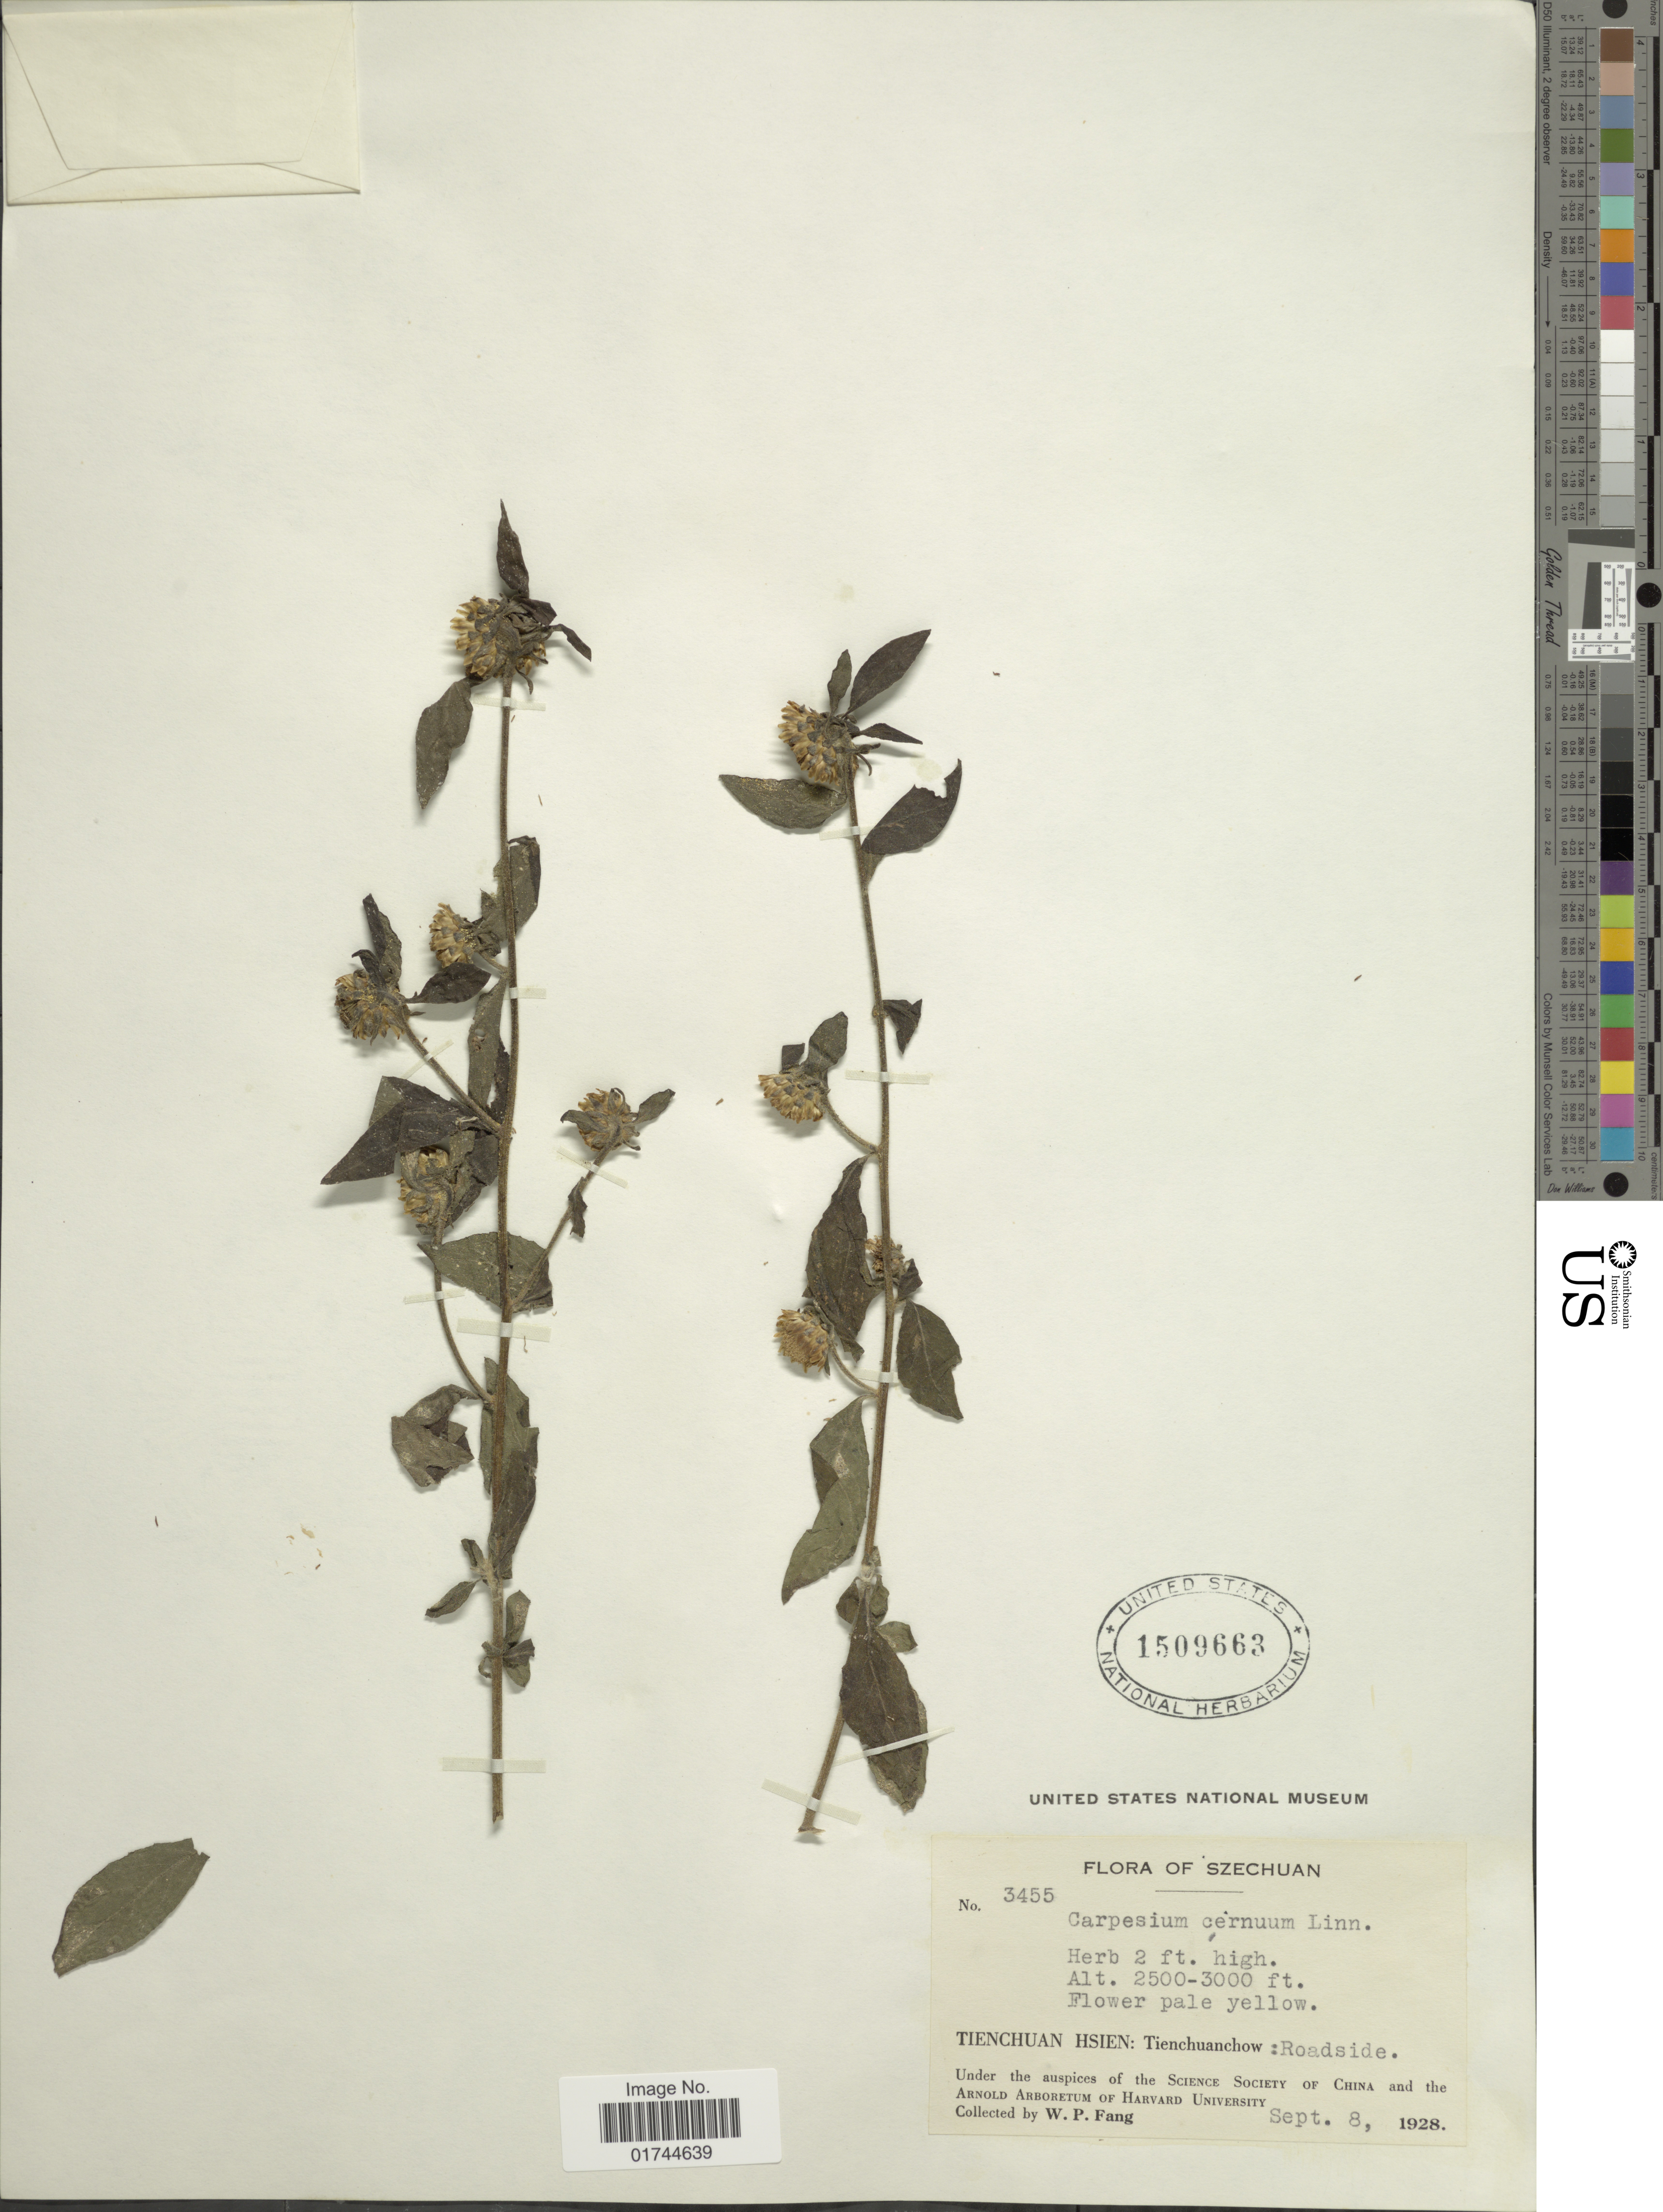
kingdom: Plantae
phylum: Tracheophyta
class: Magnoliopsida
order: Asterales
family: Asteraceae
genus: Carpesium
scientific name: Carpesium cernum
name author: L.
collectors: W. P. Fang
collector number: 3455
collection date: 1928-09-08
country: China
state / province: Sichuan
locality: Szechuan, Tienchuan Hsien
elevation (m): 762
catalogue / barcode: US 1509663